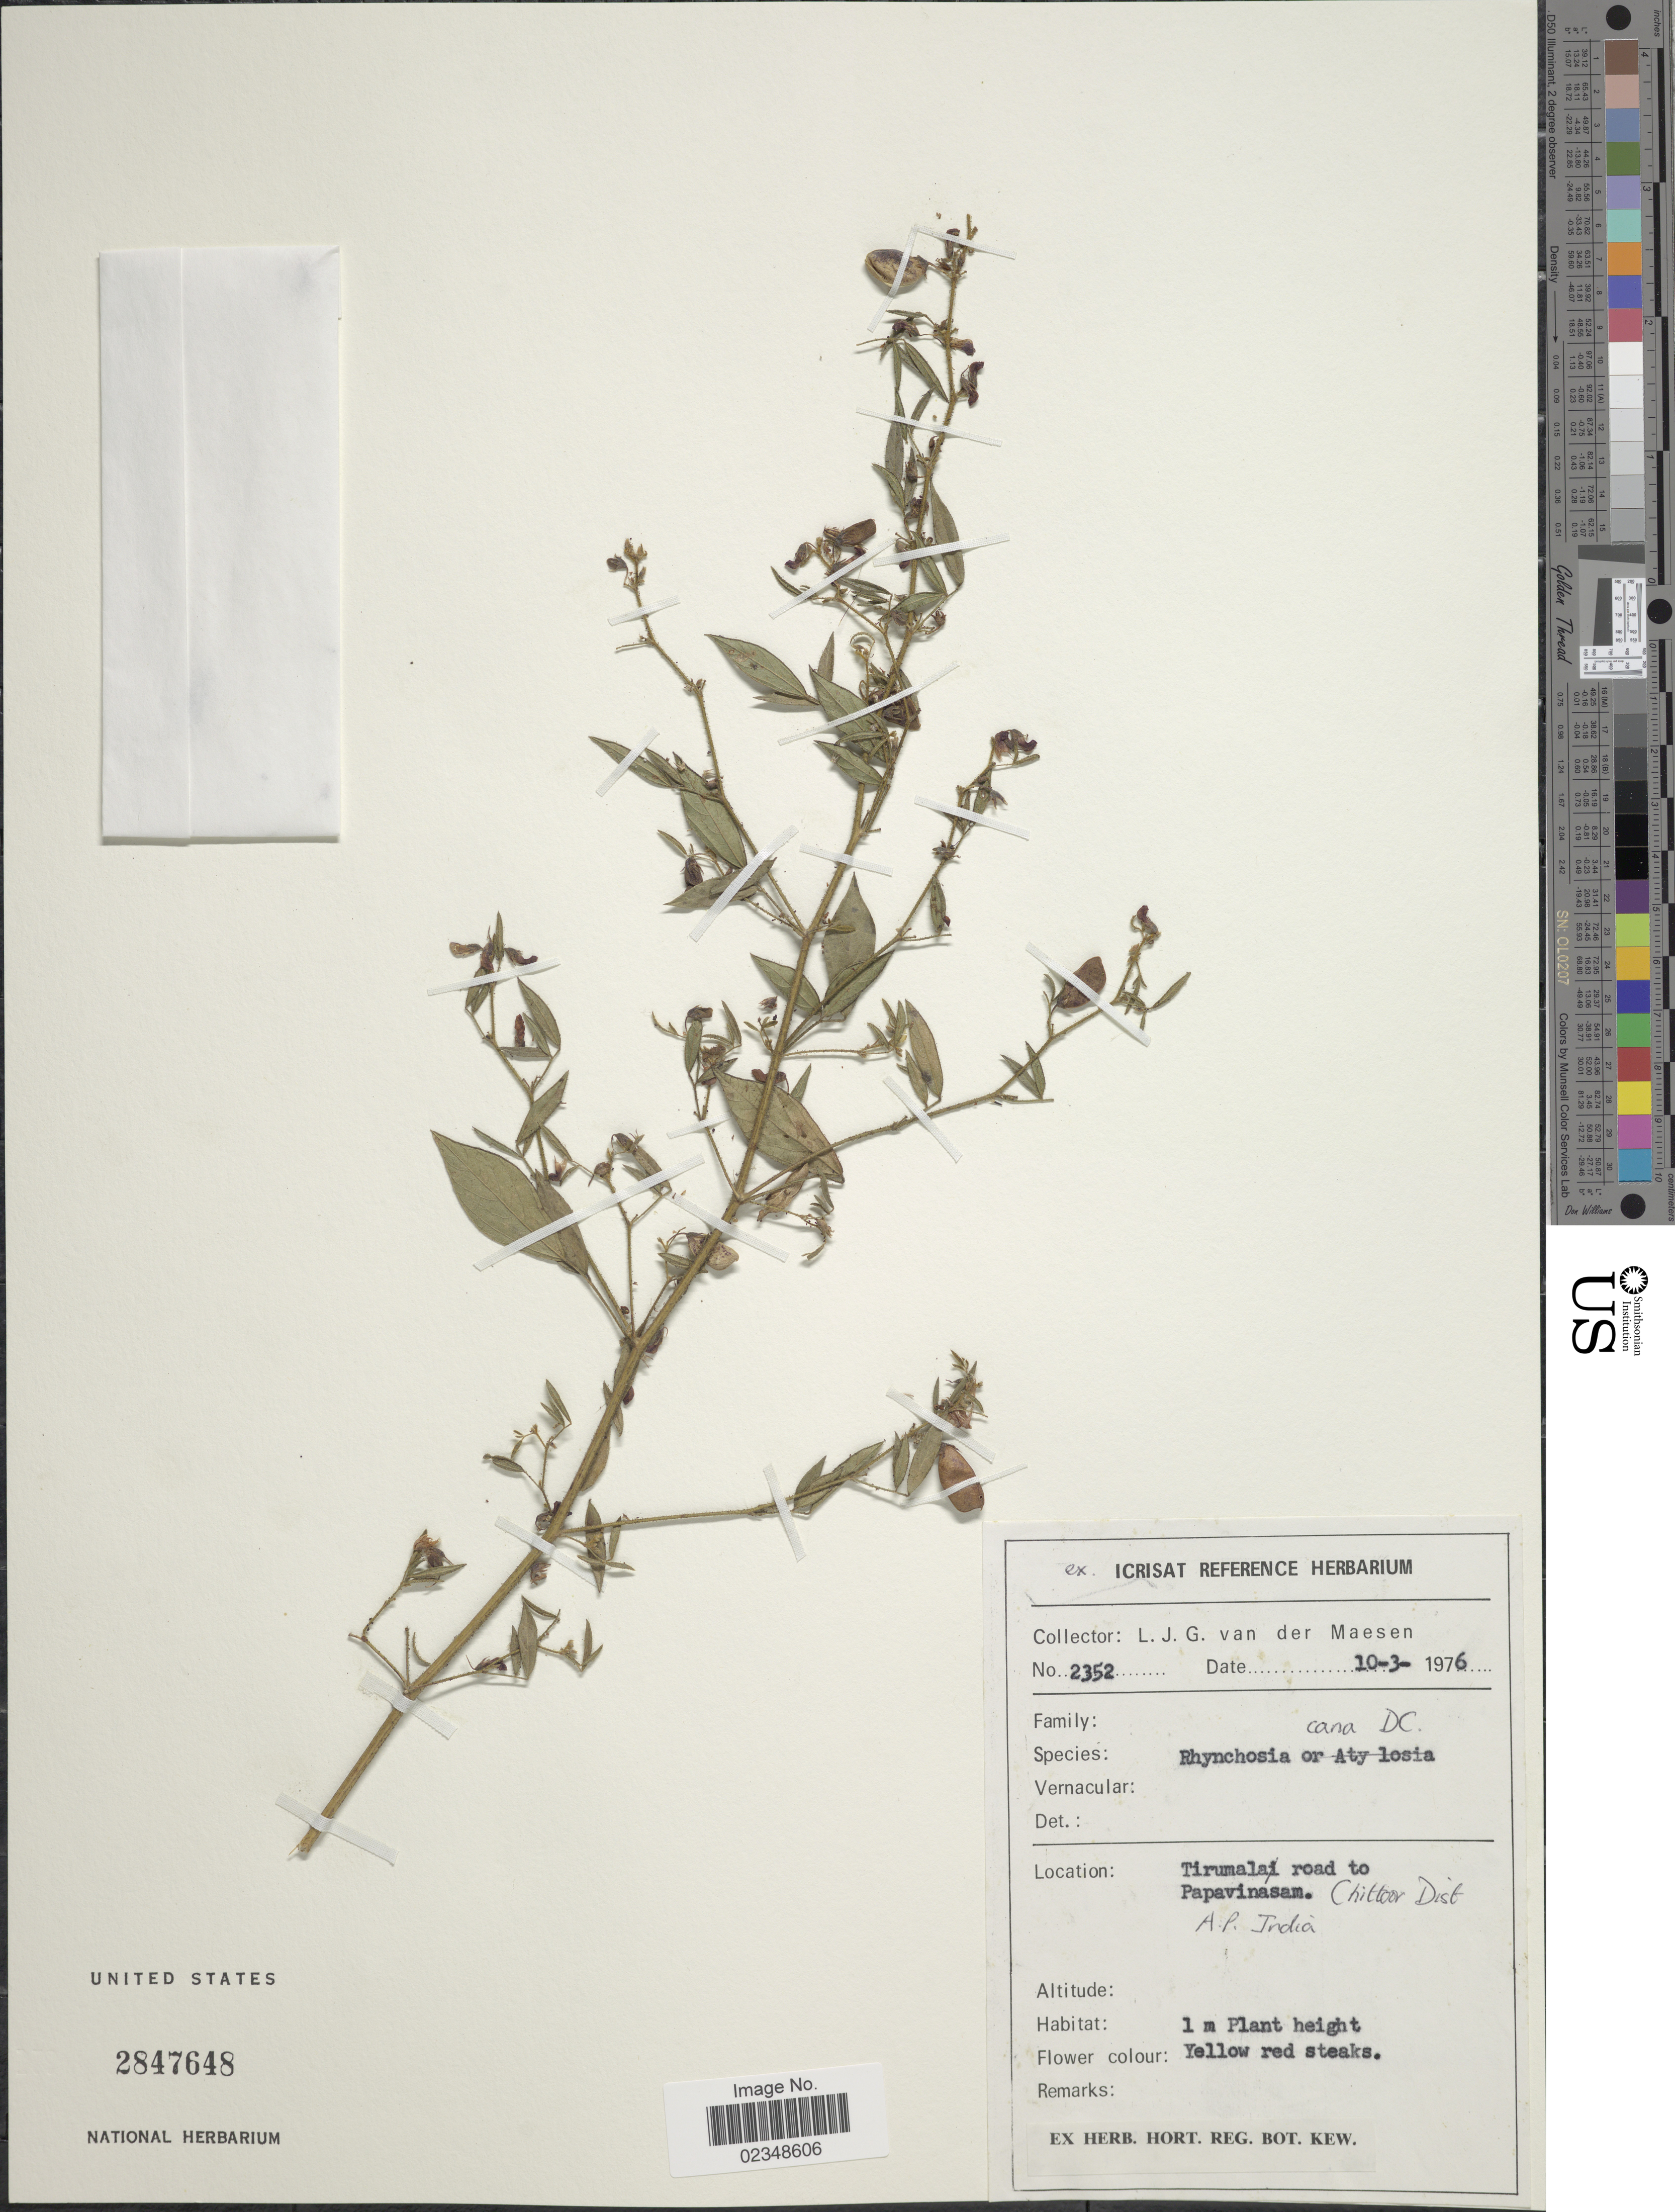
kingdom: Plantae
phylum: Tracheophyta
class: Magnoliopsida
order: Fabales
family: Fabaceae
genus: Rhynchosia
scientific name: Rhynchosia cana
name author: DC.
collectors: L. van der Maesen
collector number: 2352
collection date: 1976-03-10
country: India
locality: Tirumala road to Papavinasam. Chittoor Dist. A.P. India.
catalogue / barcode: US 2847648